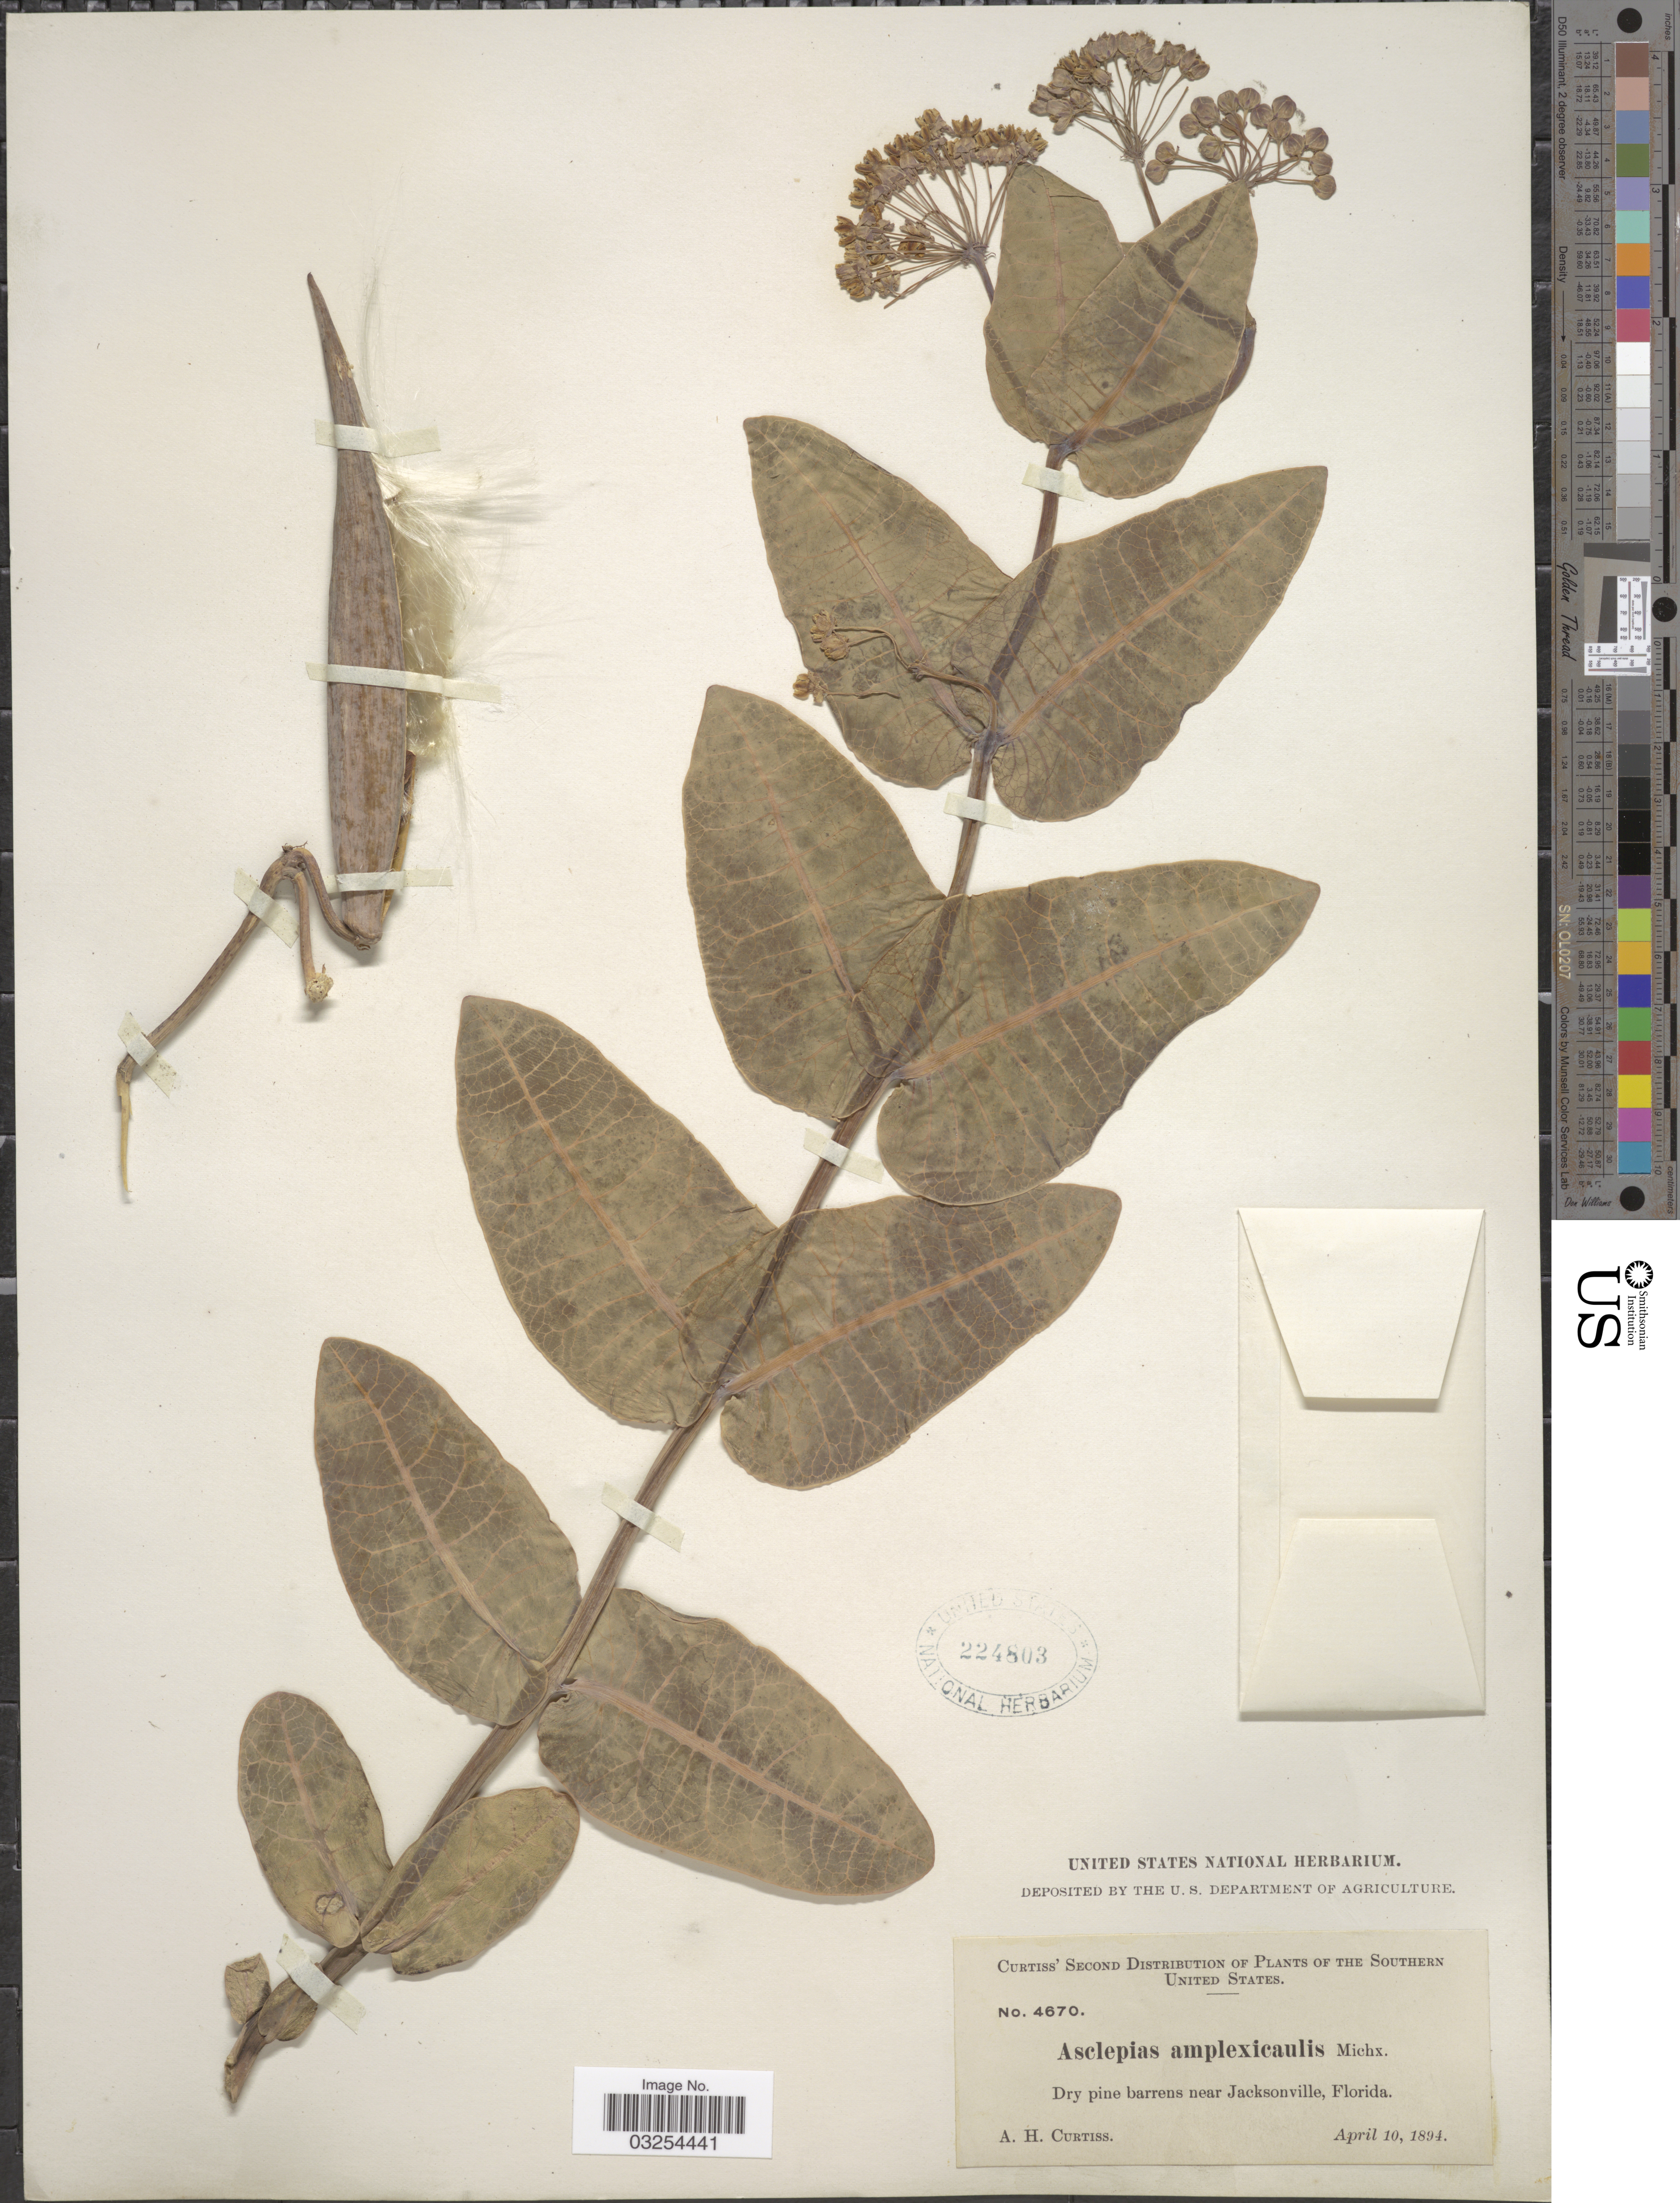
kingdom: Plantae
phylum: Tracheophyta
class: Magnoliopsida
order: Gentianales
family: Apocynaceae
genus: Asclepias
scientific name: Asclepias humistrata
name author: Walter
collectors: A. H. Curtiss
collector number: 4670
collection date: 1894-04-10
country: United States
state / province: Florida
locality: Southern United States. Dry pine barrens near Jacksonville.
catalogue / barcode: US 224803